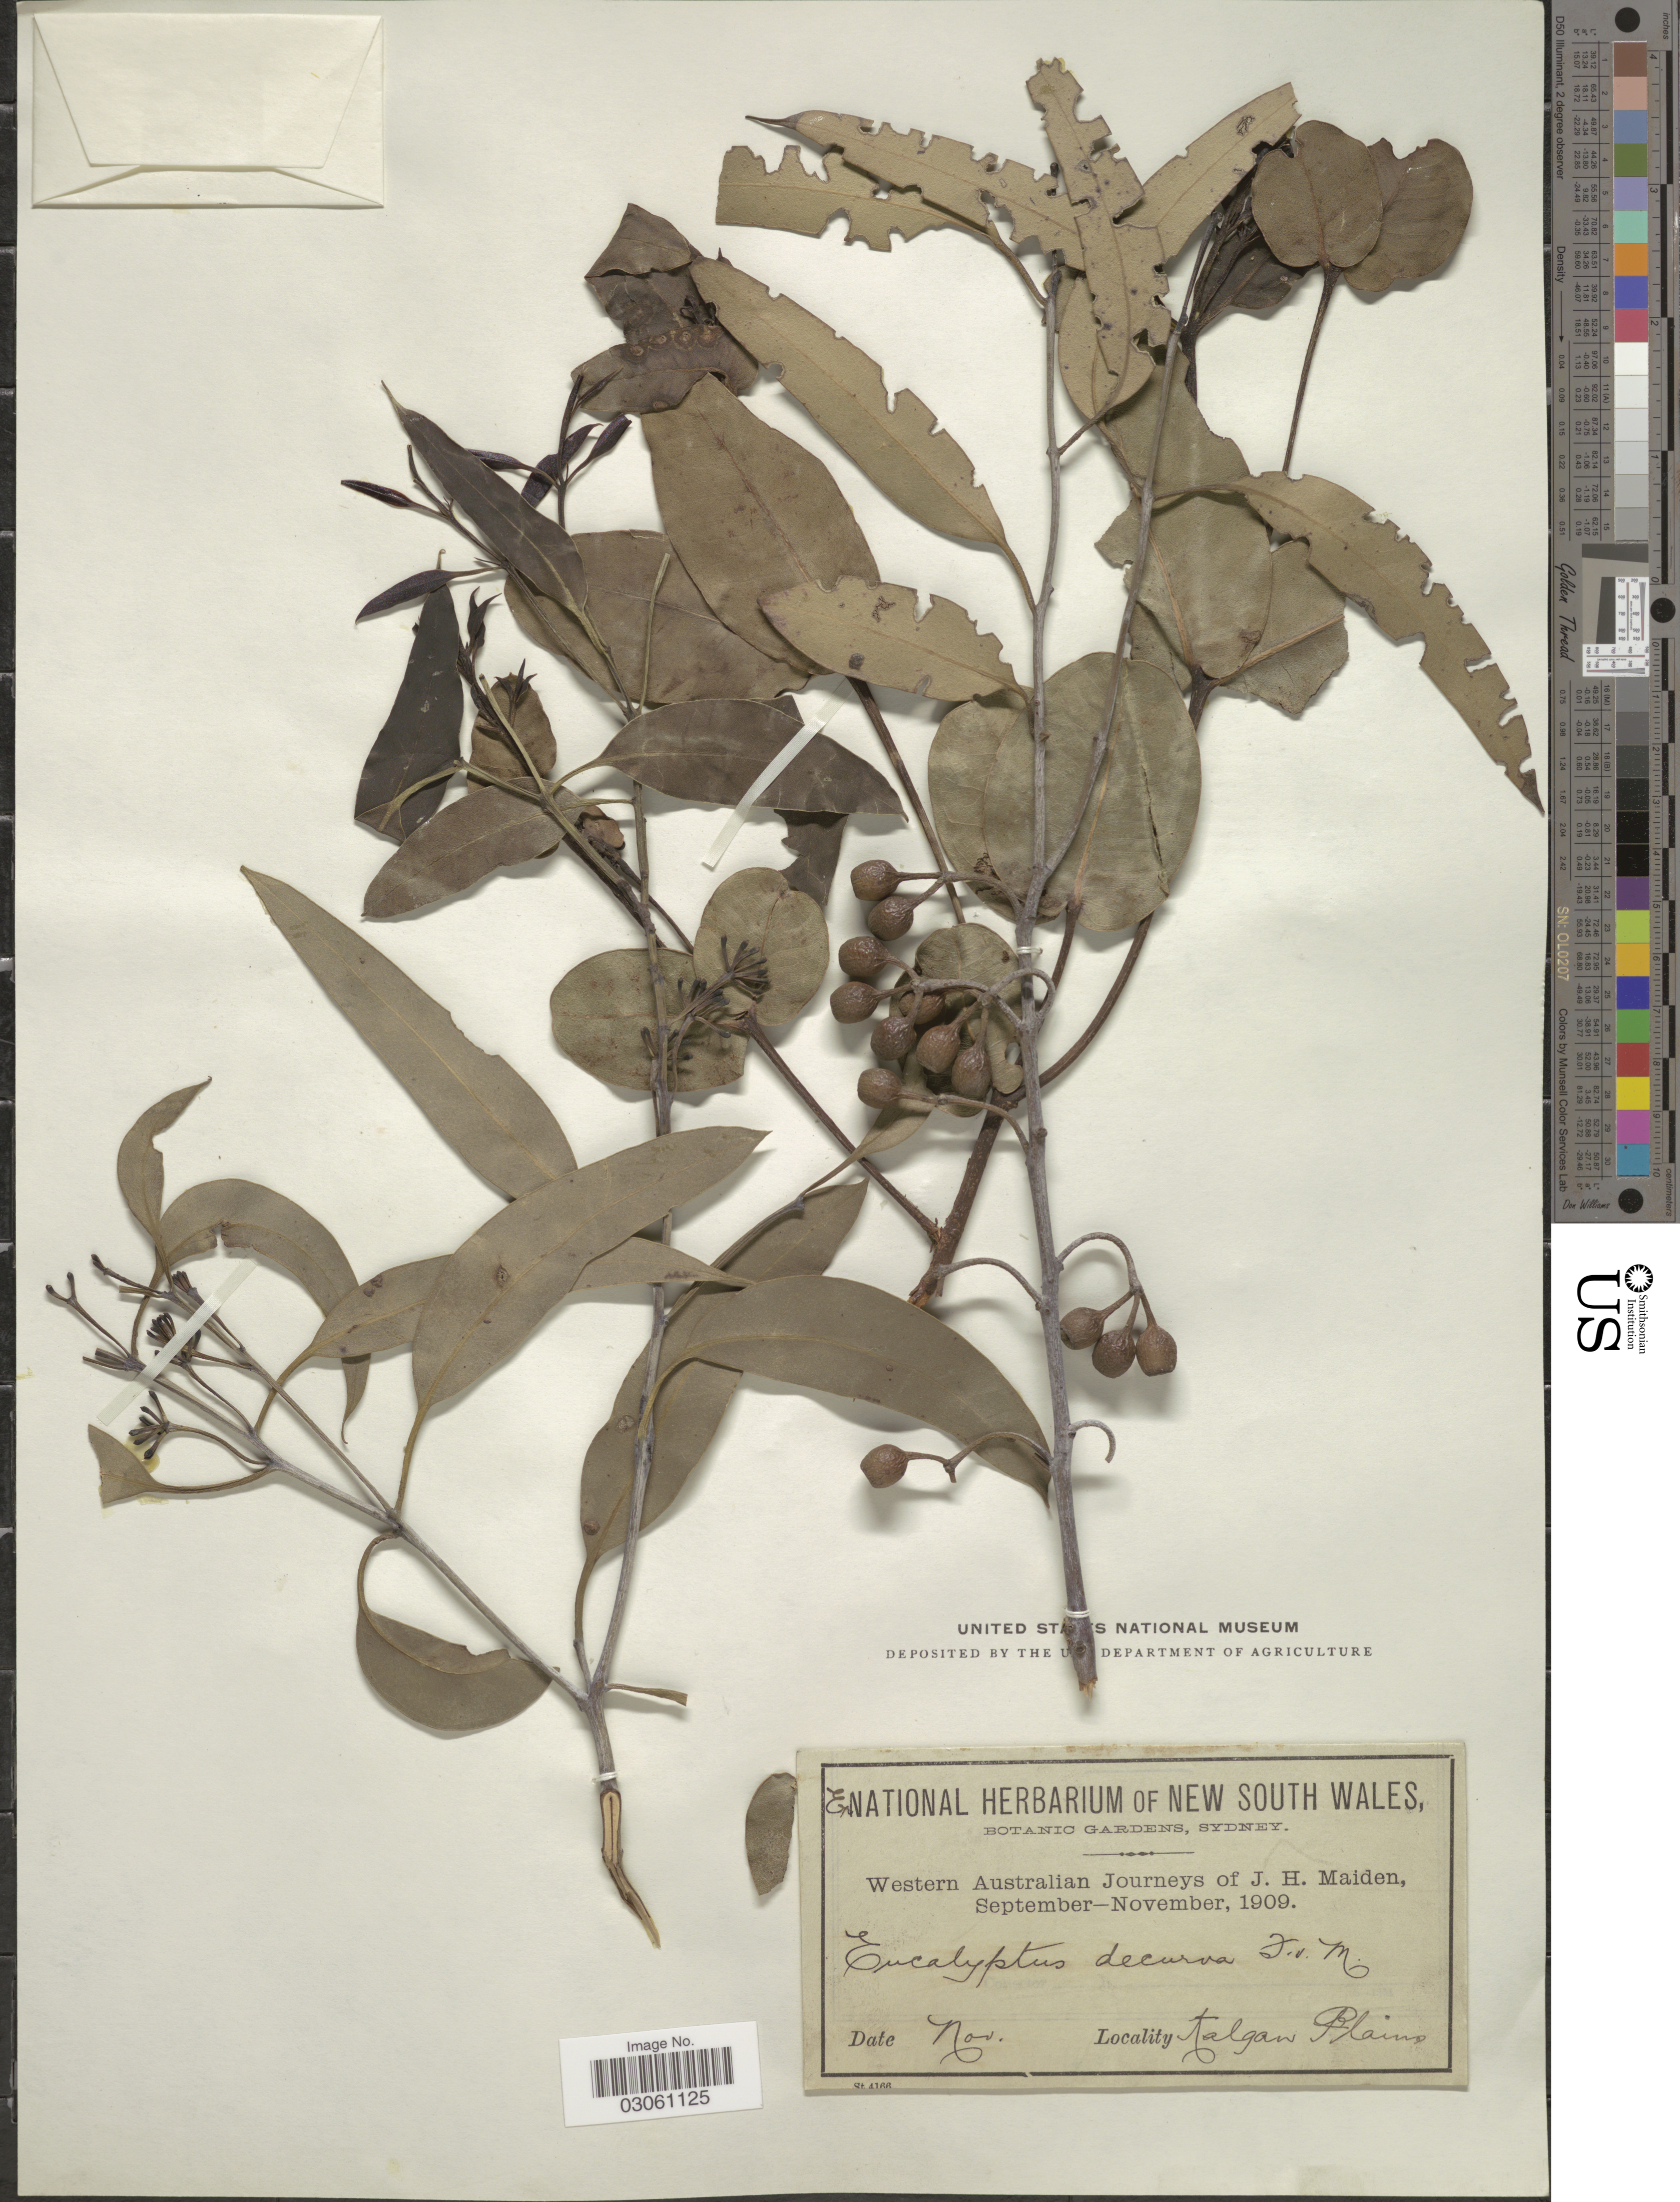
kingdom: Plantae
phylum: Tracheophyta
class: Magnoliopsida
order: Myrtales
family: Myrtaceae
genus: Eucalyptus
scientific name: Eucalyptus decurva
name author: F. Muell.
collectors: J. Maiden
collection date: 1909-11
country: Australia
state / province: Western Australia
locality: Kalgan Plains.